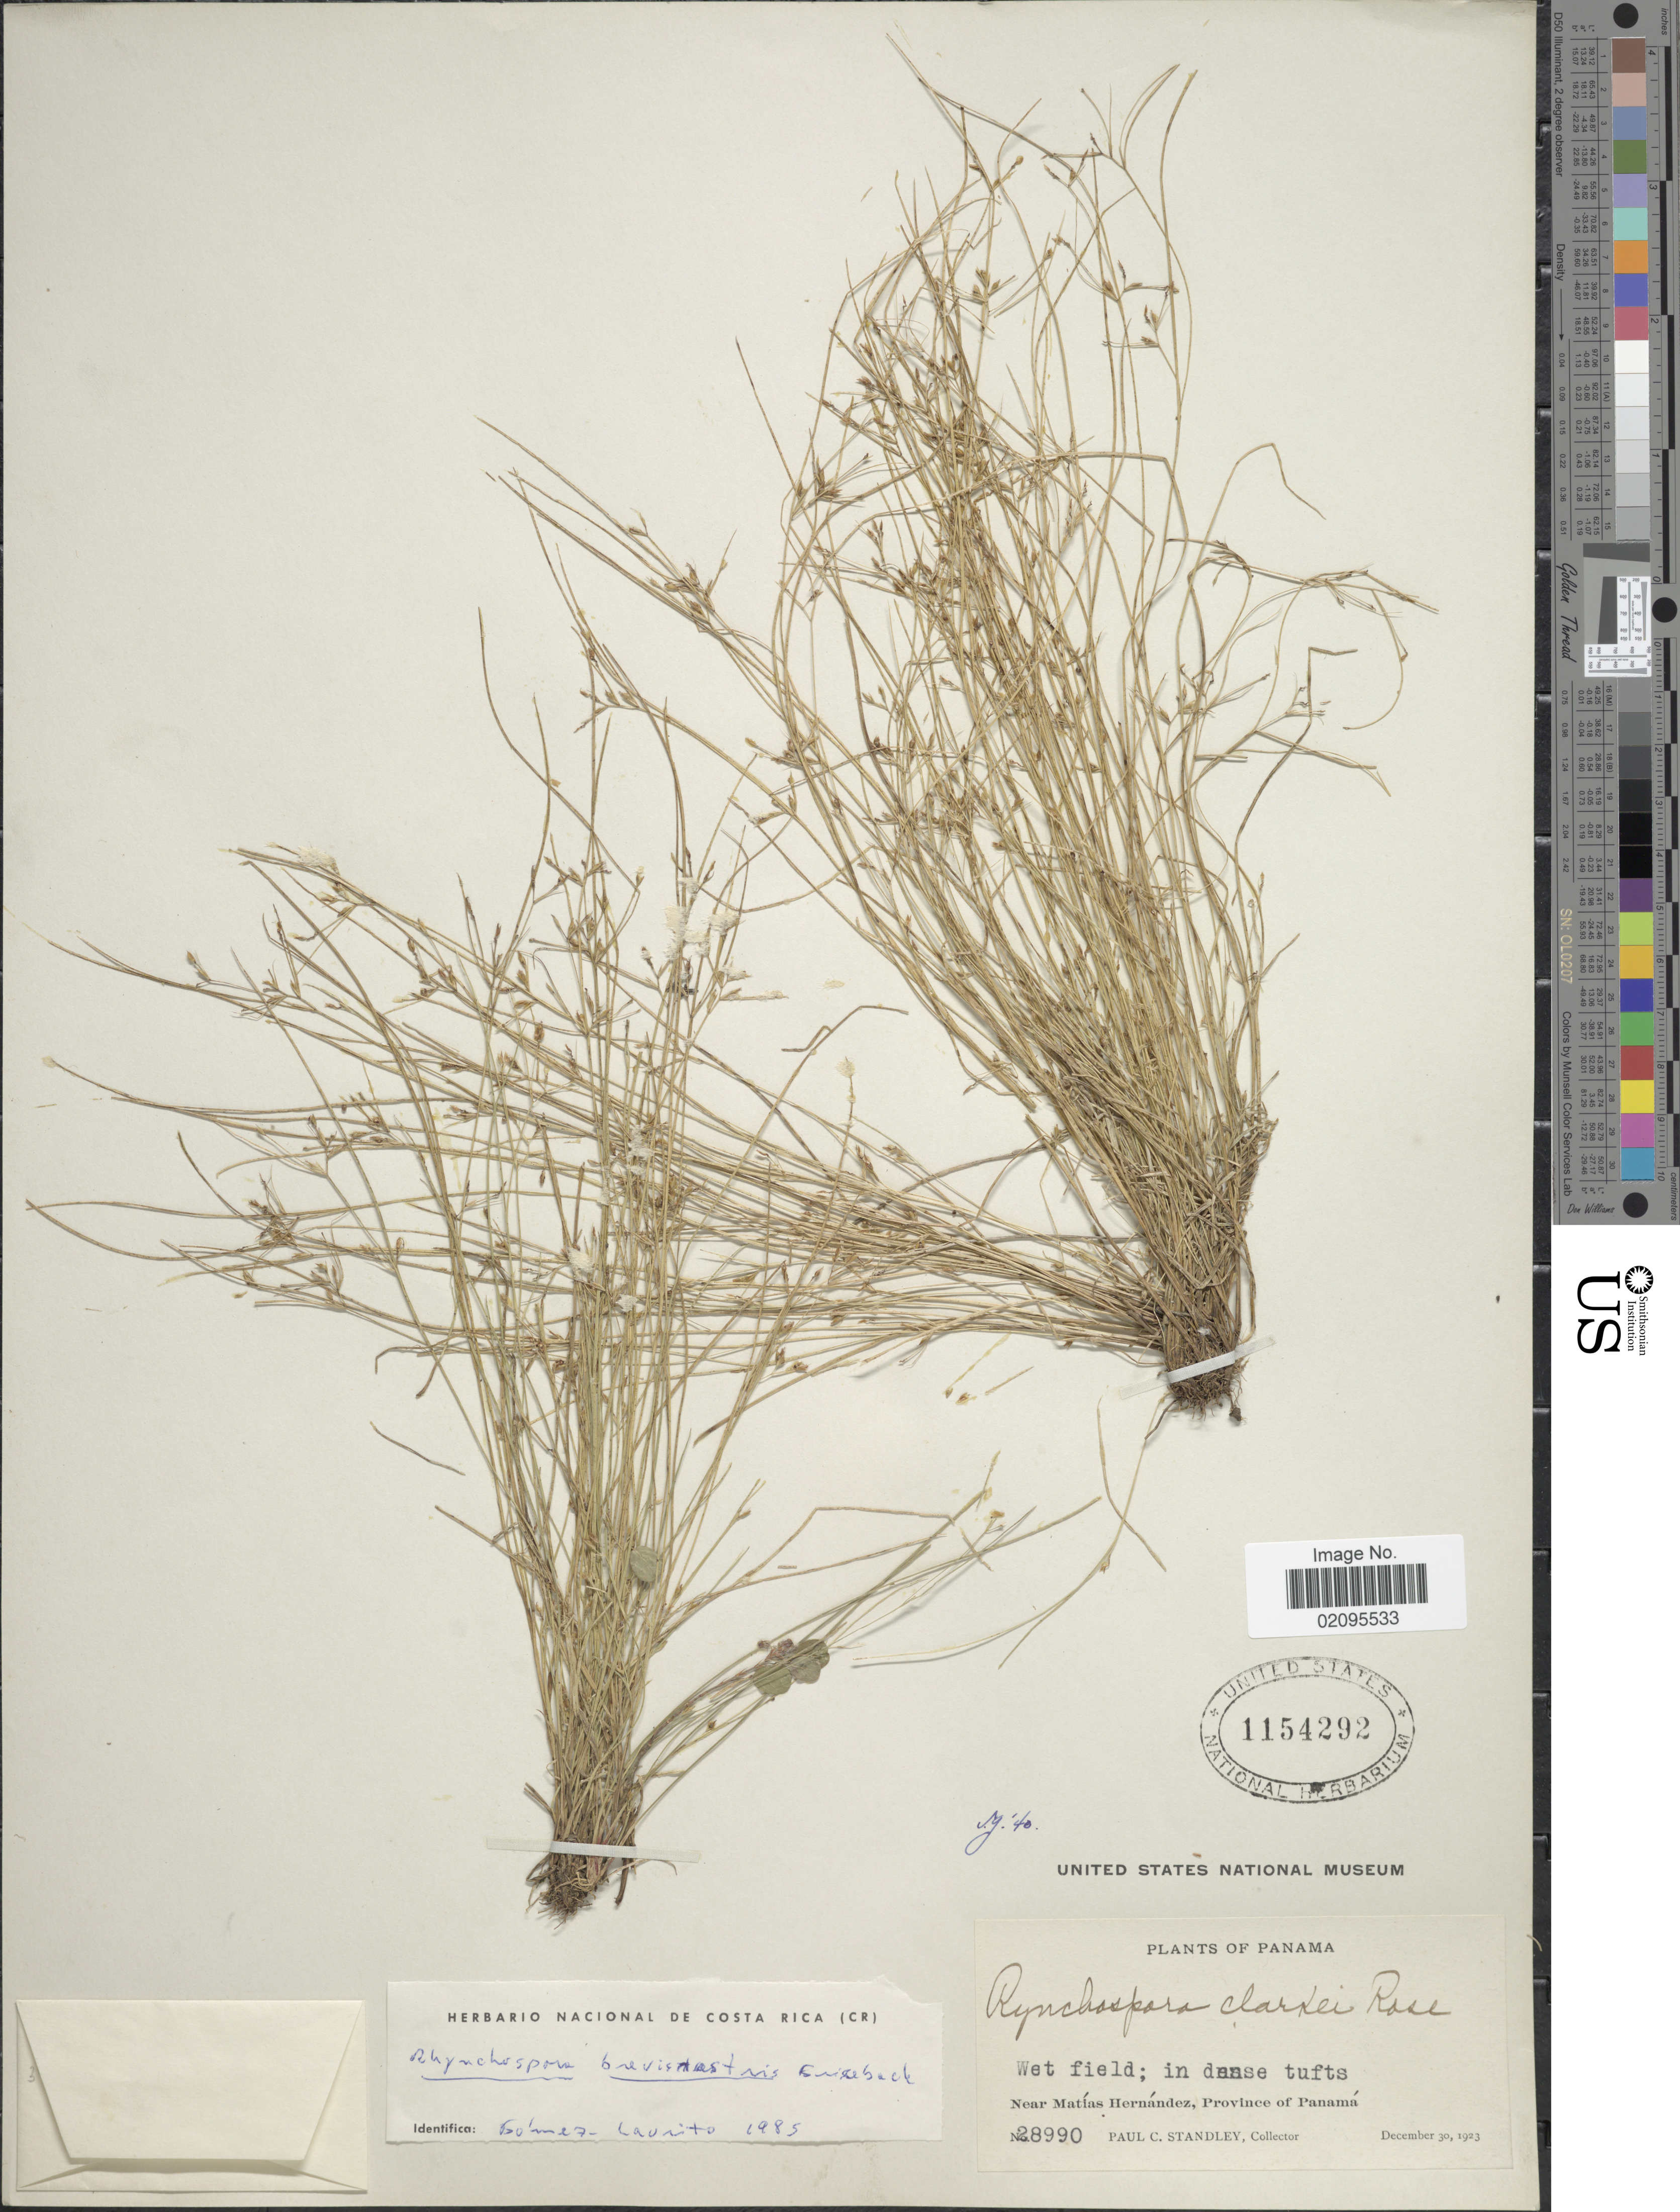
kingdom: Plantae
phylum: Tracheophyta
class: Liliopsida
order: Poales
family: Cyperaceae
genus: Rhynchospora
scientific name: Rhynchospora brevirostris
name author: Griseb.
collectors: P. C. Standley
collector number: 28990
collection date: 1923-12-30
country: Panama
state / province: Panamá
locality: Wet field, near Matias Hernandez.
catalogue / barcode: US 1154292